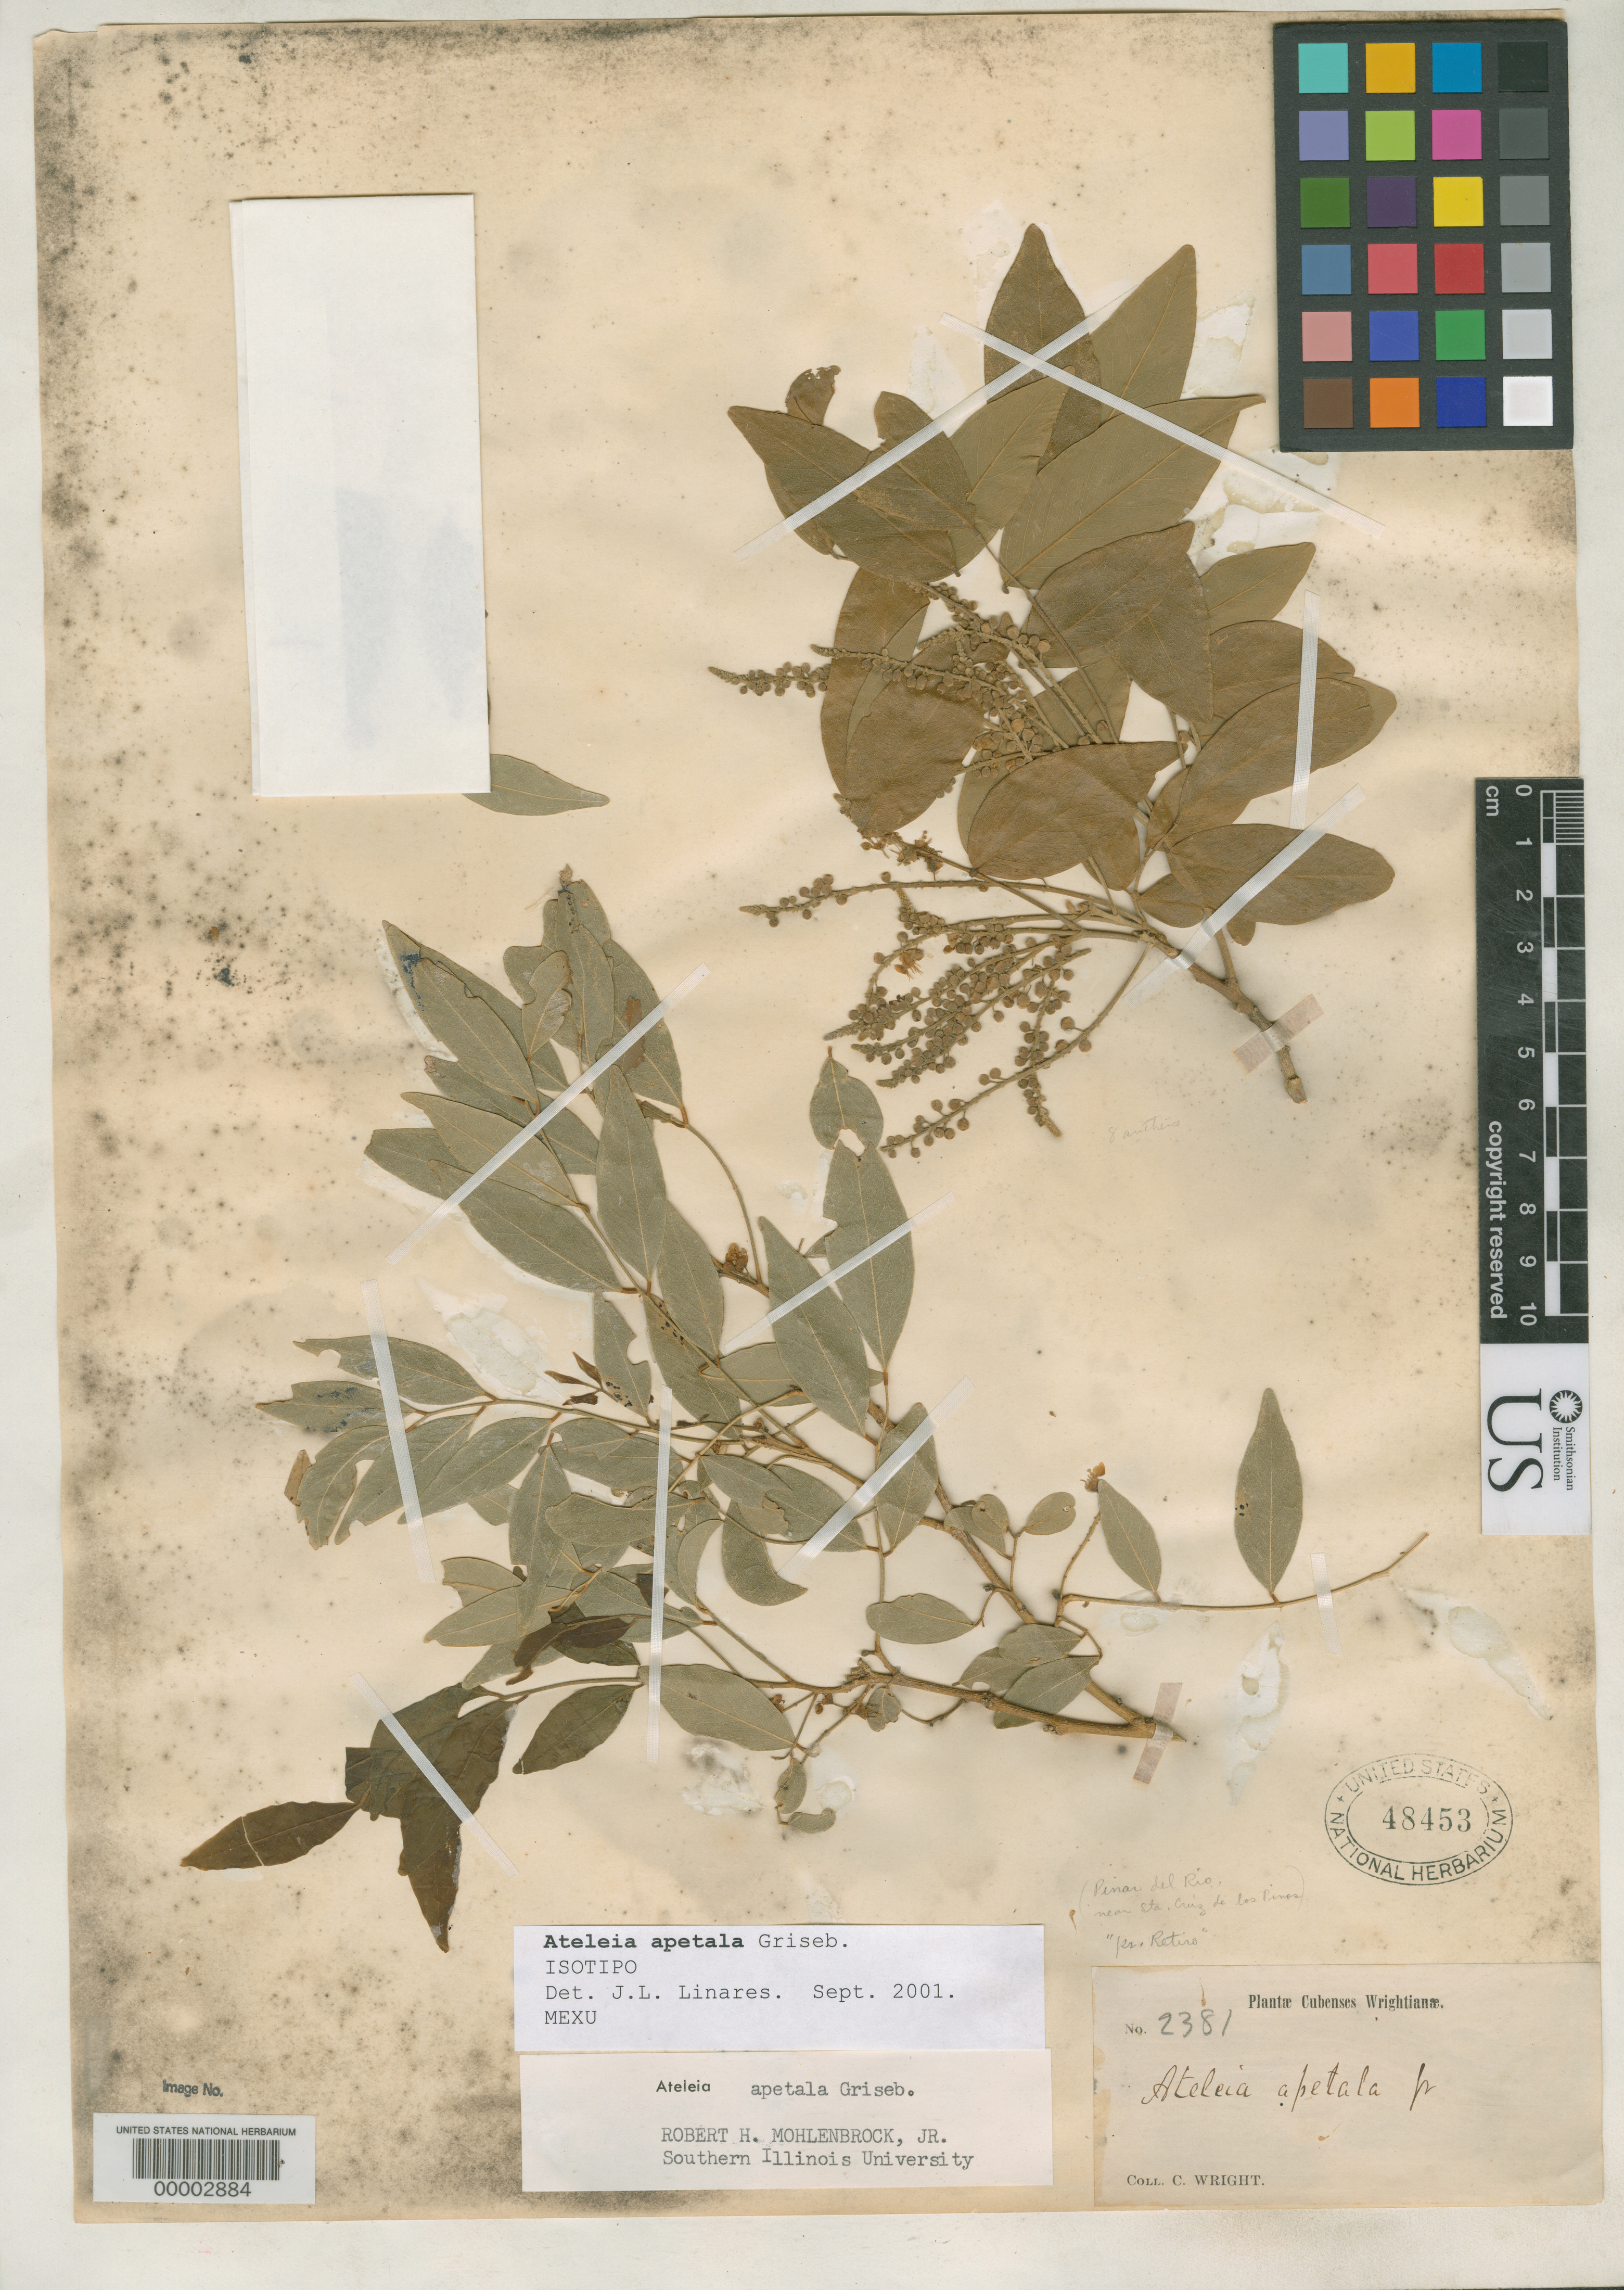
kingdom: Plantae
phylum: Tracheophyta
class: Magnoliopsida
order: Fabales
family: Fabaceae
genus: Ateleia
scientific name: Ateleia apetala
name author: Griseb.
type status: Isotype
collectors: C. Wright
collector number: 2381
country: Cuba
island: Greater Antilles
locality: Retiro.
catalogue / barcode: US 48453